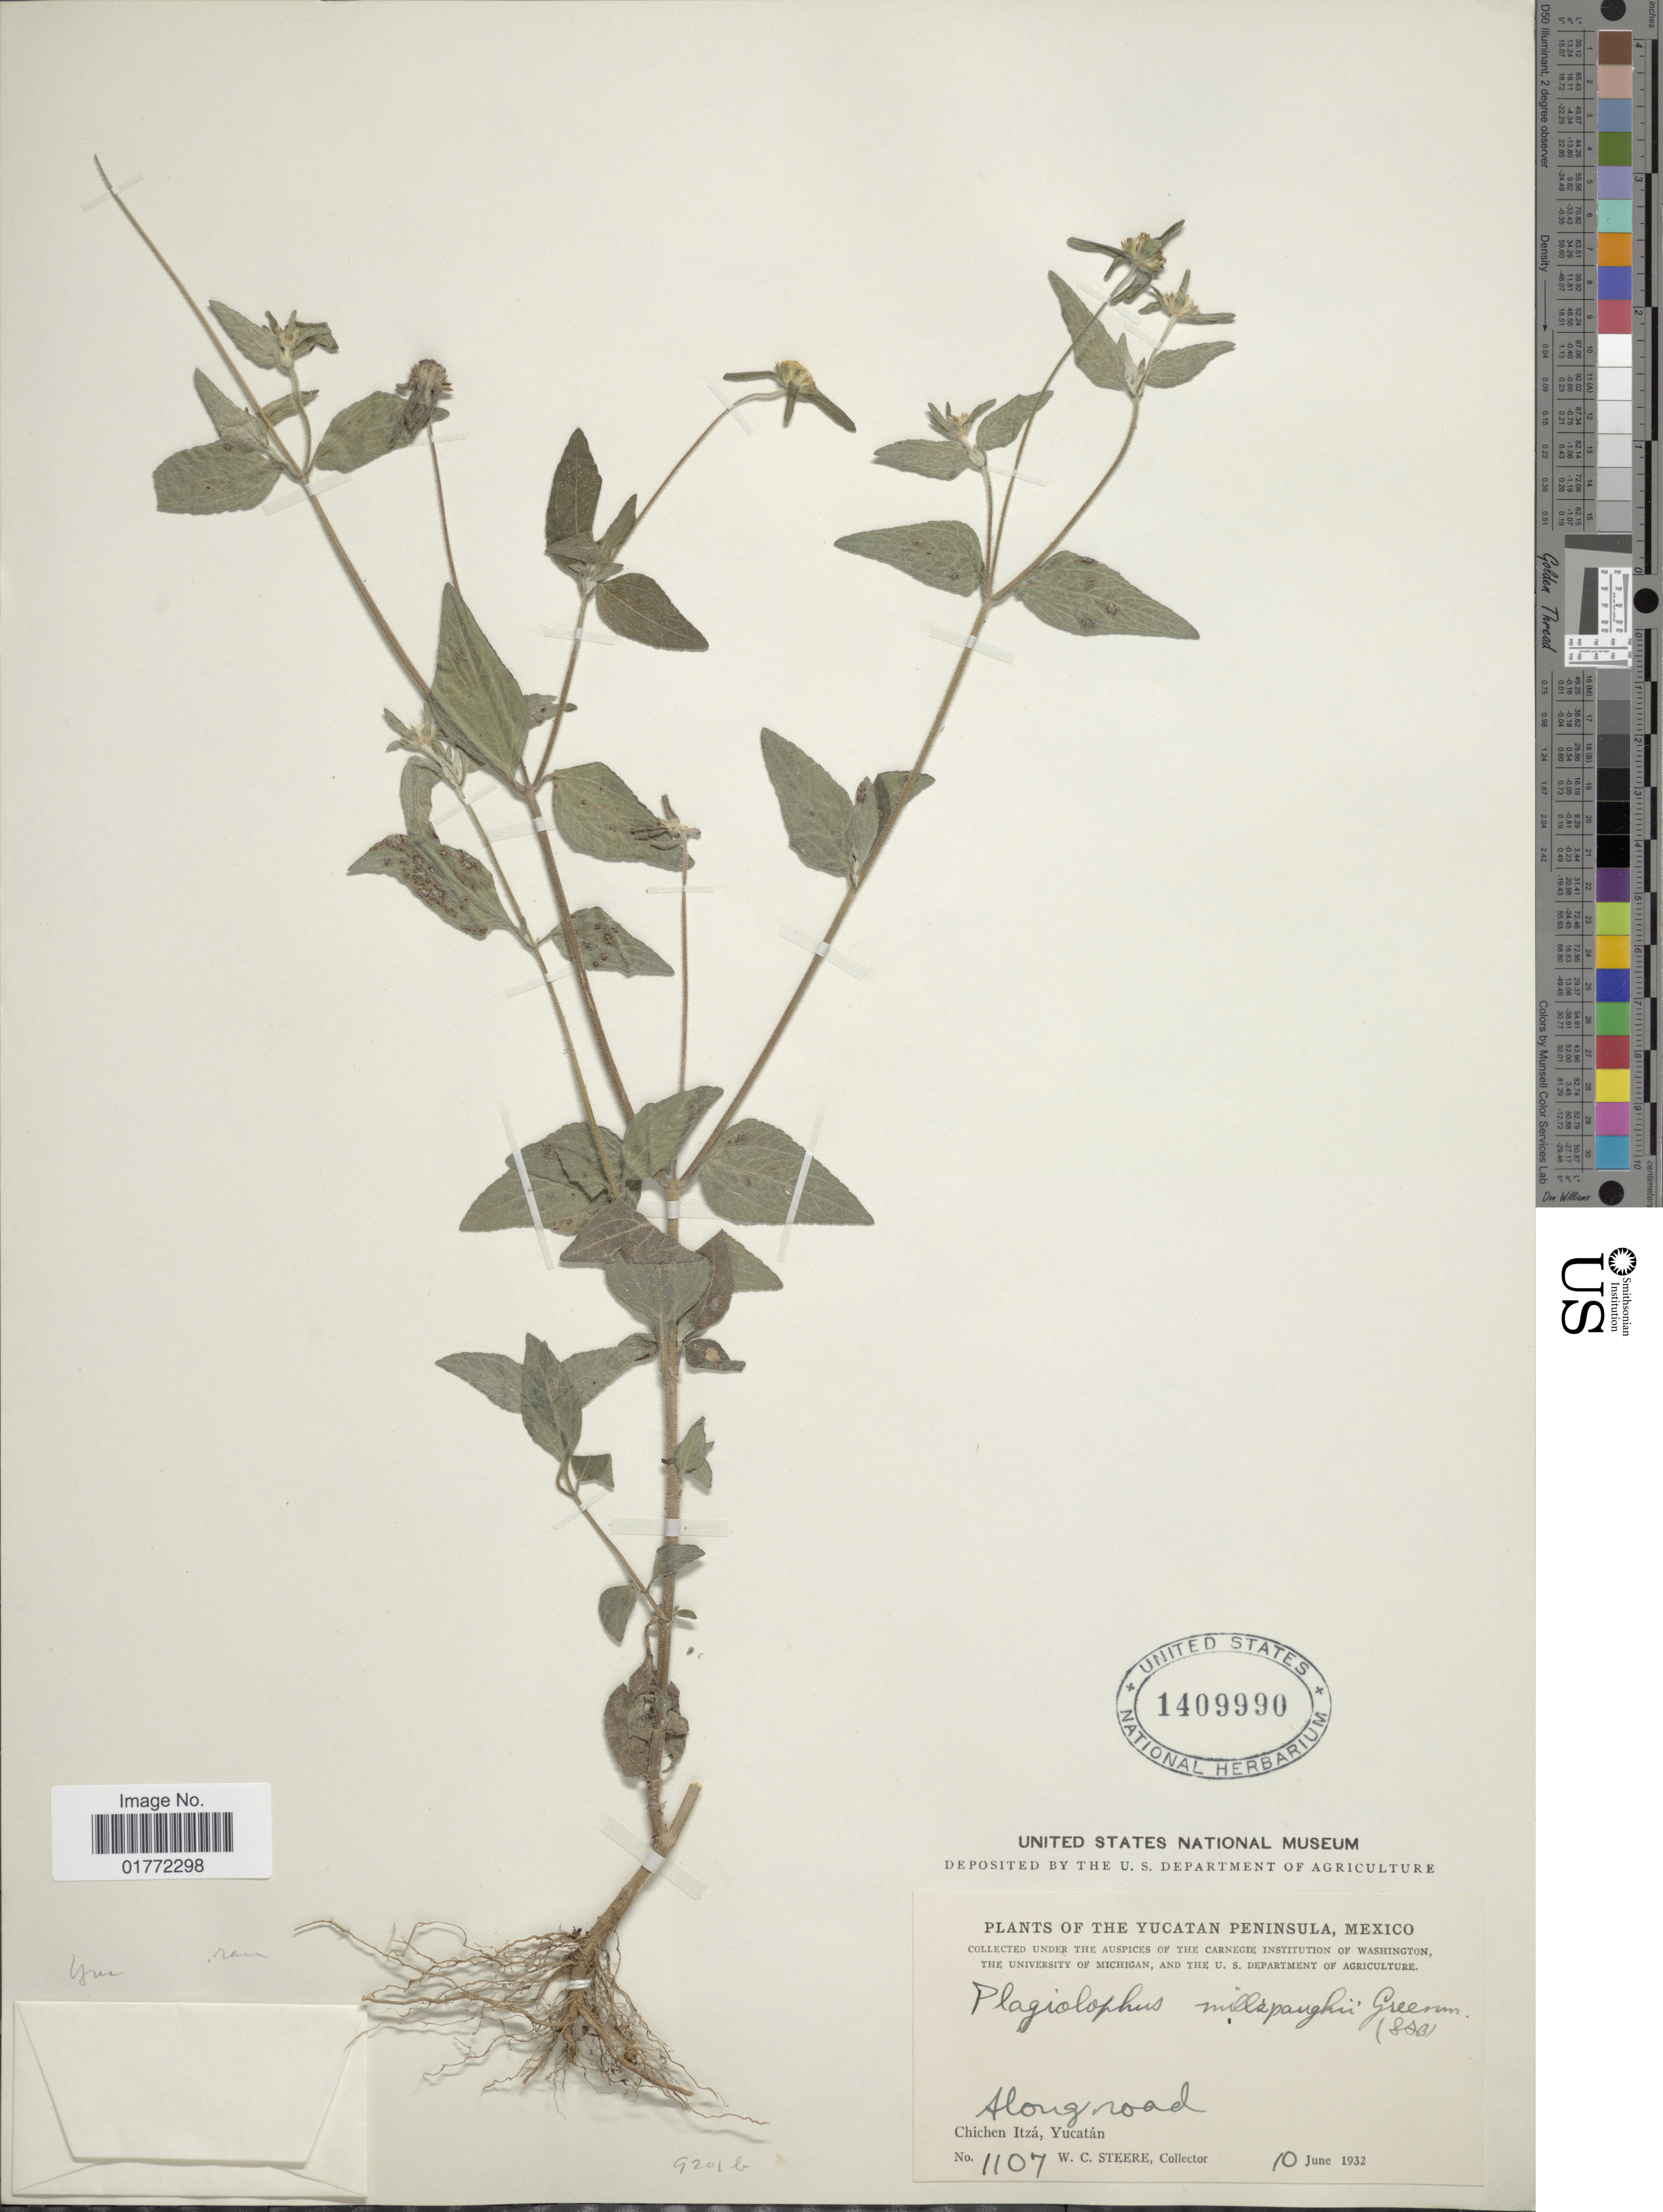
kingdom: Plantae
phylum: Tracheophyta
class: Magnoliopsida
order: Asterales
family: Asteraceae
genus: Plagiolophus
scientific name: Plagiolophus millspaughii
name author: Greenm.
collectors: W. C. Steere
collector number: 1107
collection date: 1932-06-10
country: Mexico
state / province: Yucatán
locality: Chichen Itza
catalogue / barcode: US 1409990